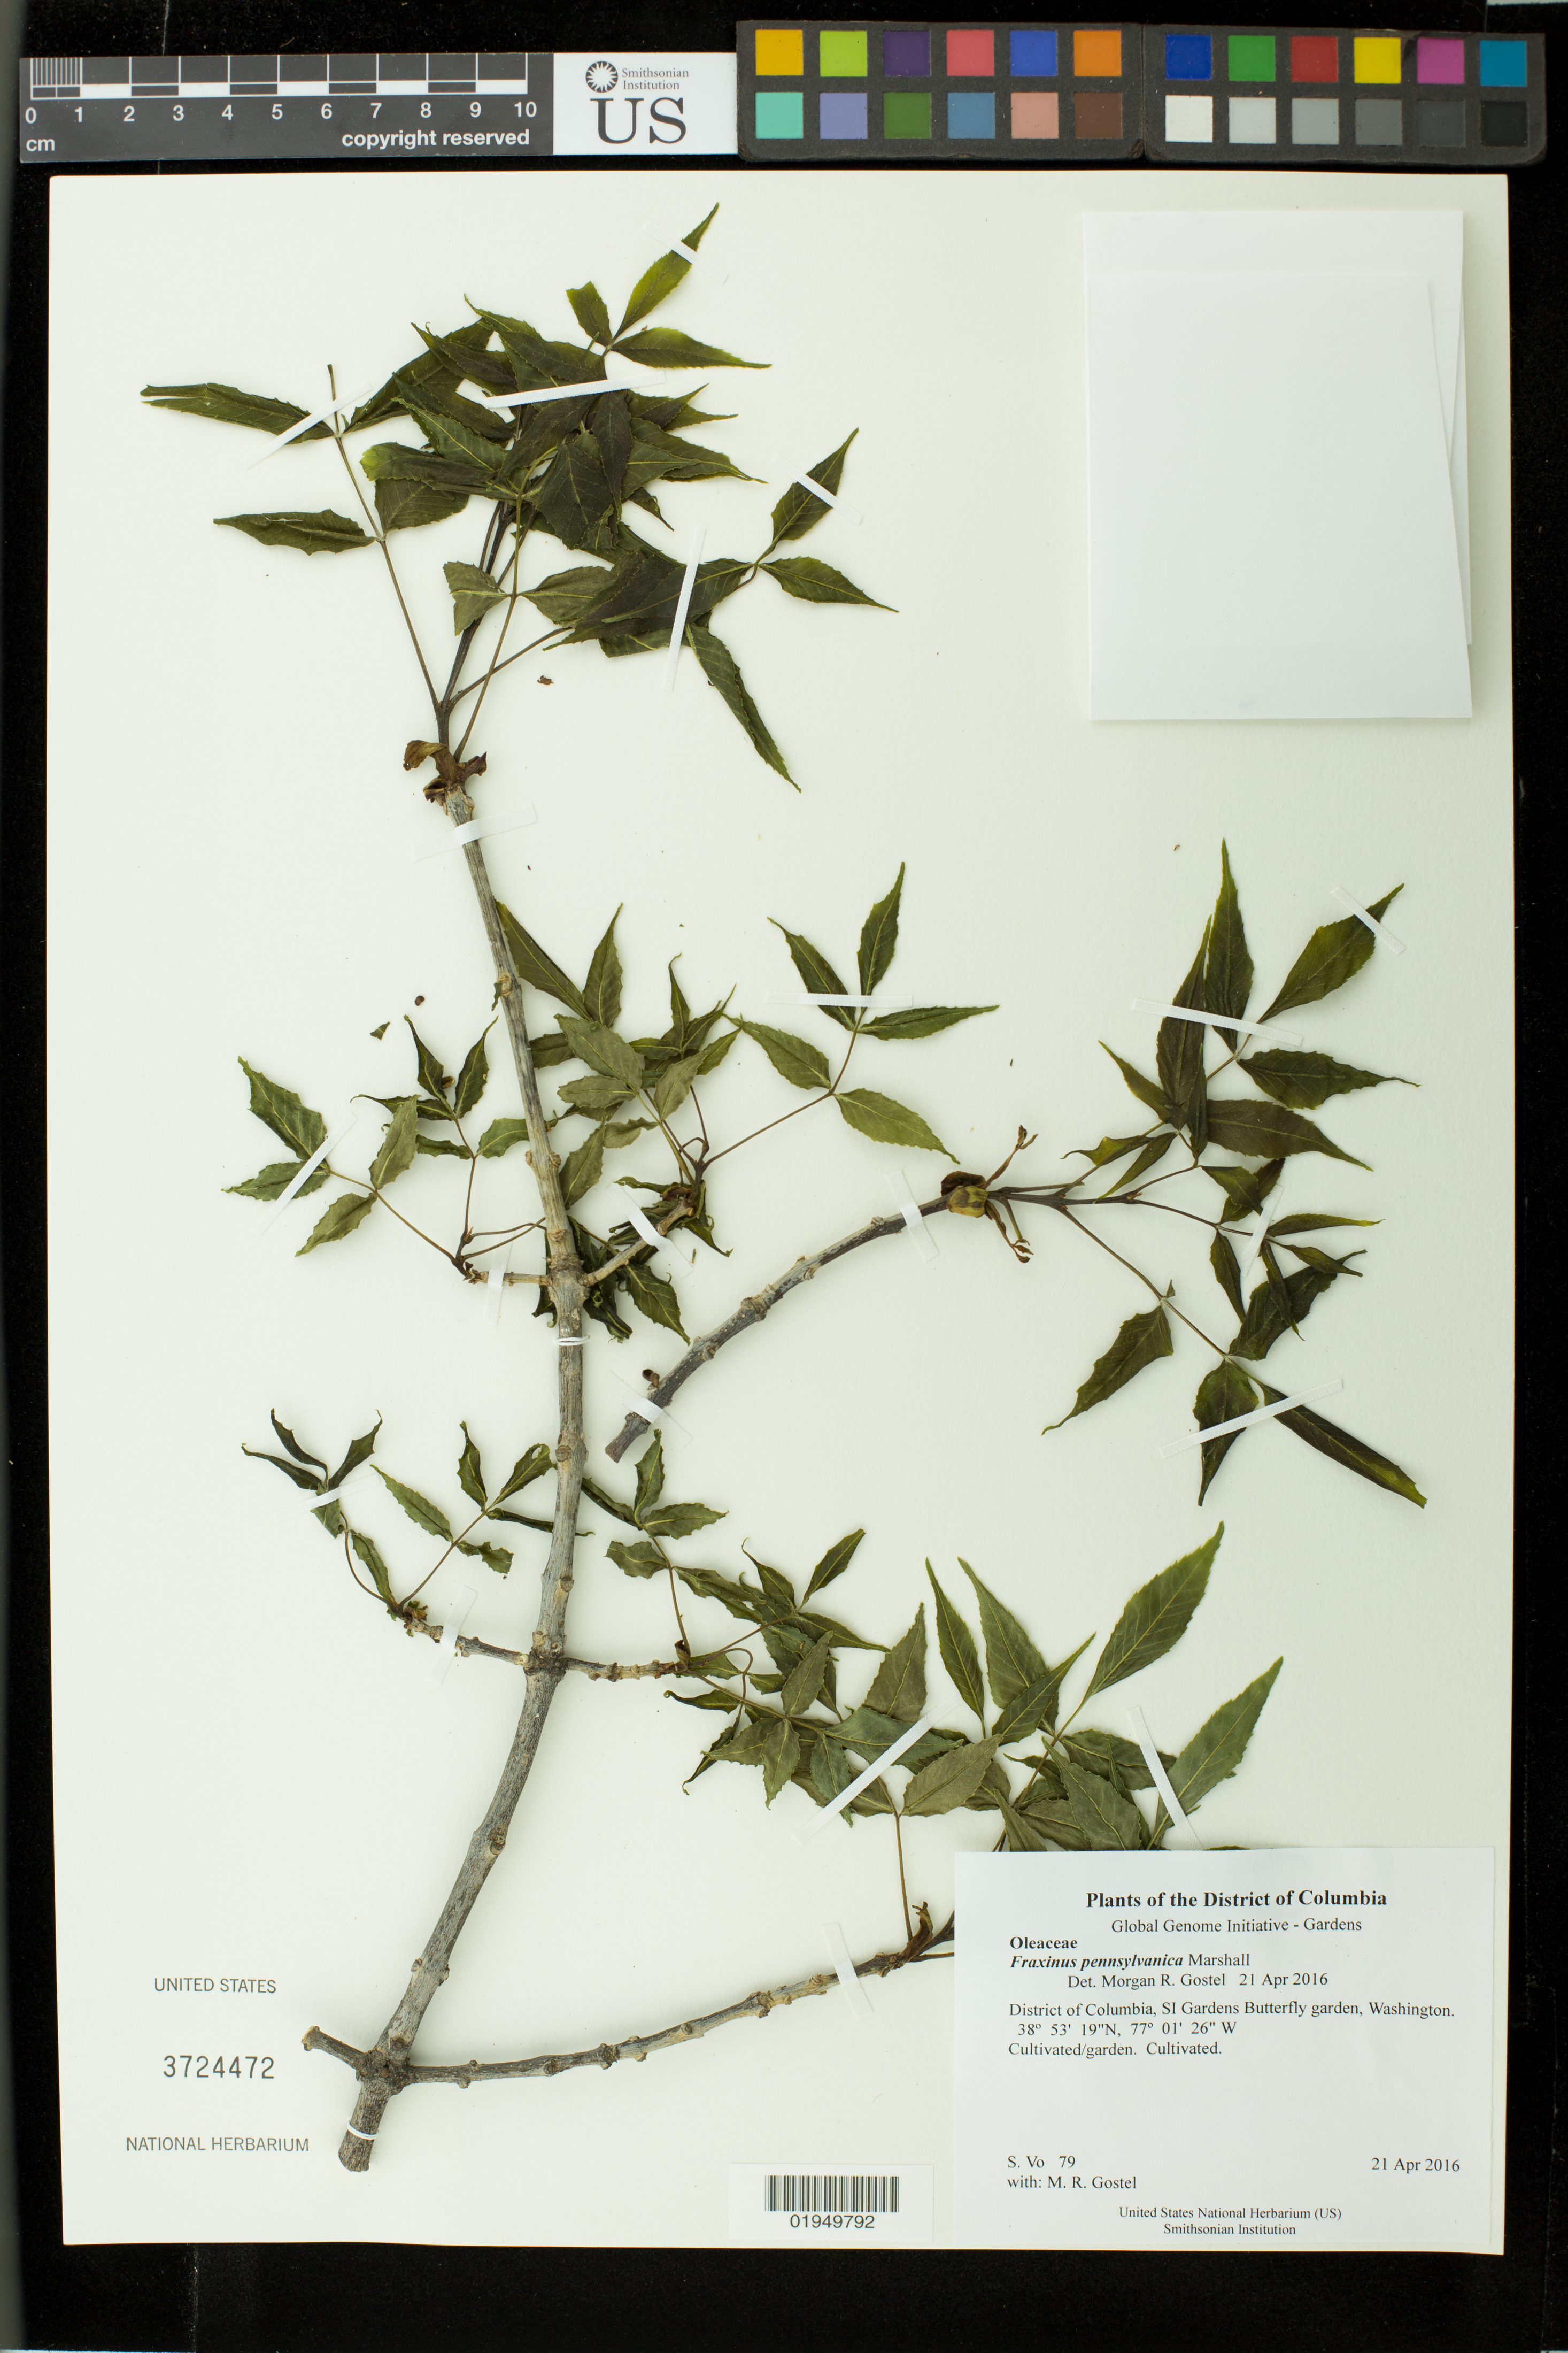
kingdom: Plantae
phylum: Tracheophyta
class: Magnoliopsida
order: Lamiales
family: Oleaceae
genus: Fraxinus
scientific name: Fraxinus pennsylvanica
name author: Marshall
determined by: Gostel, Morgan R., (BRIT), Botanical Research Institute of Texas (UNITED STATES)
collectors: S. Vo & M. R. Gostel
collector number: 79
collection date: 2016-04-21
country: United States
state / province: District of Columbia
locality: SI Gardens Butterfly garden, Washington.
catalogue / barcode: US 3724472